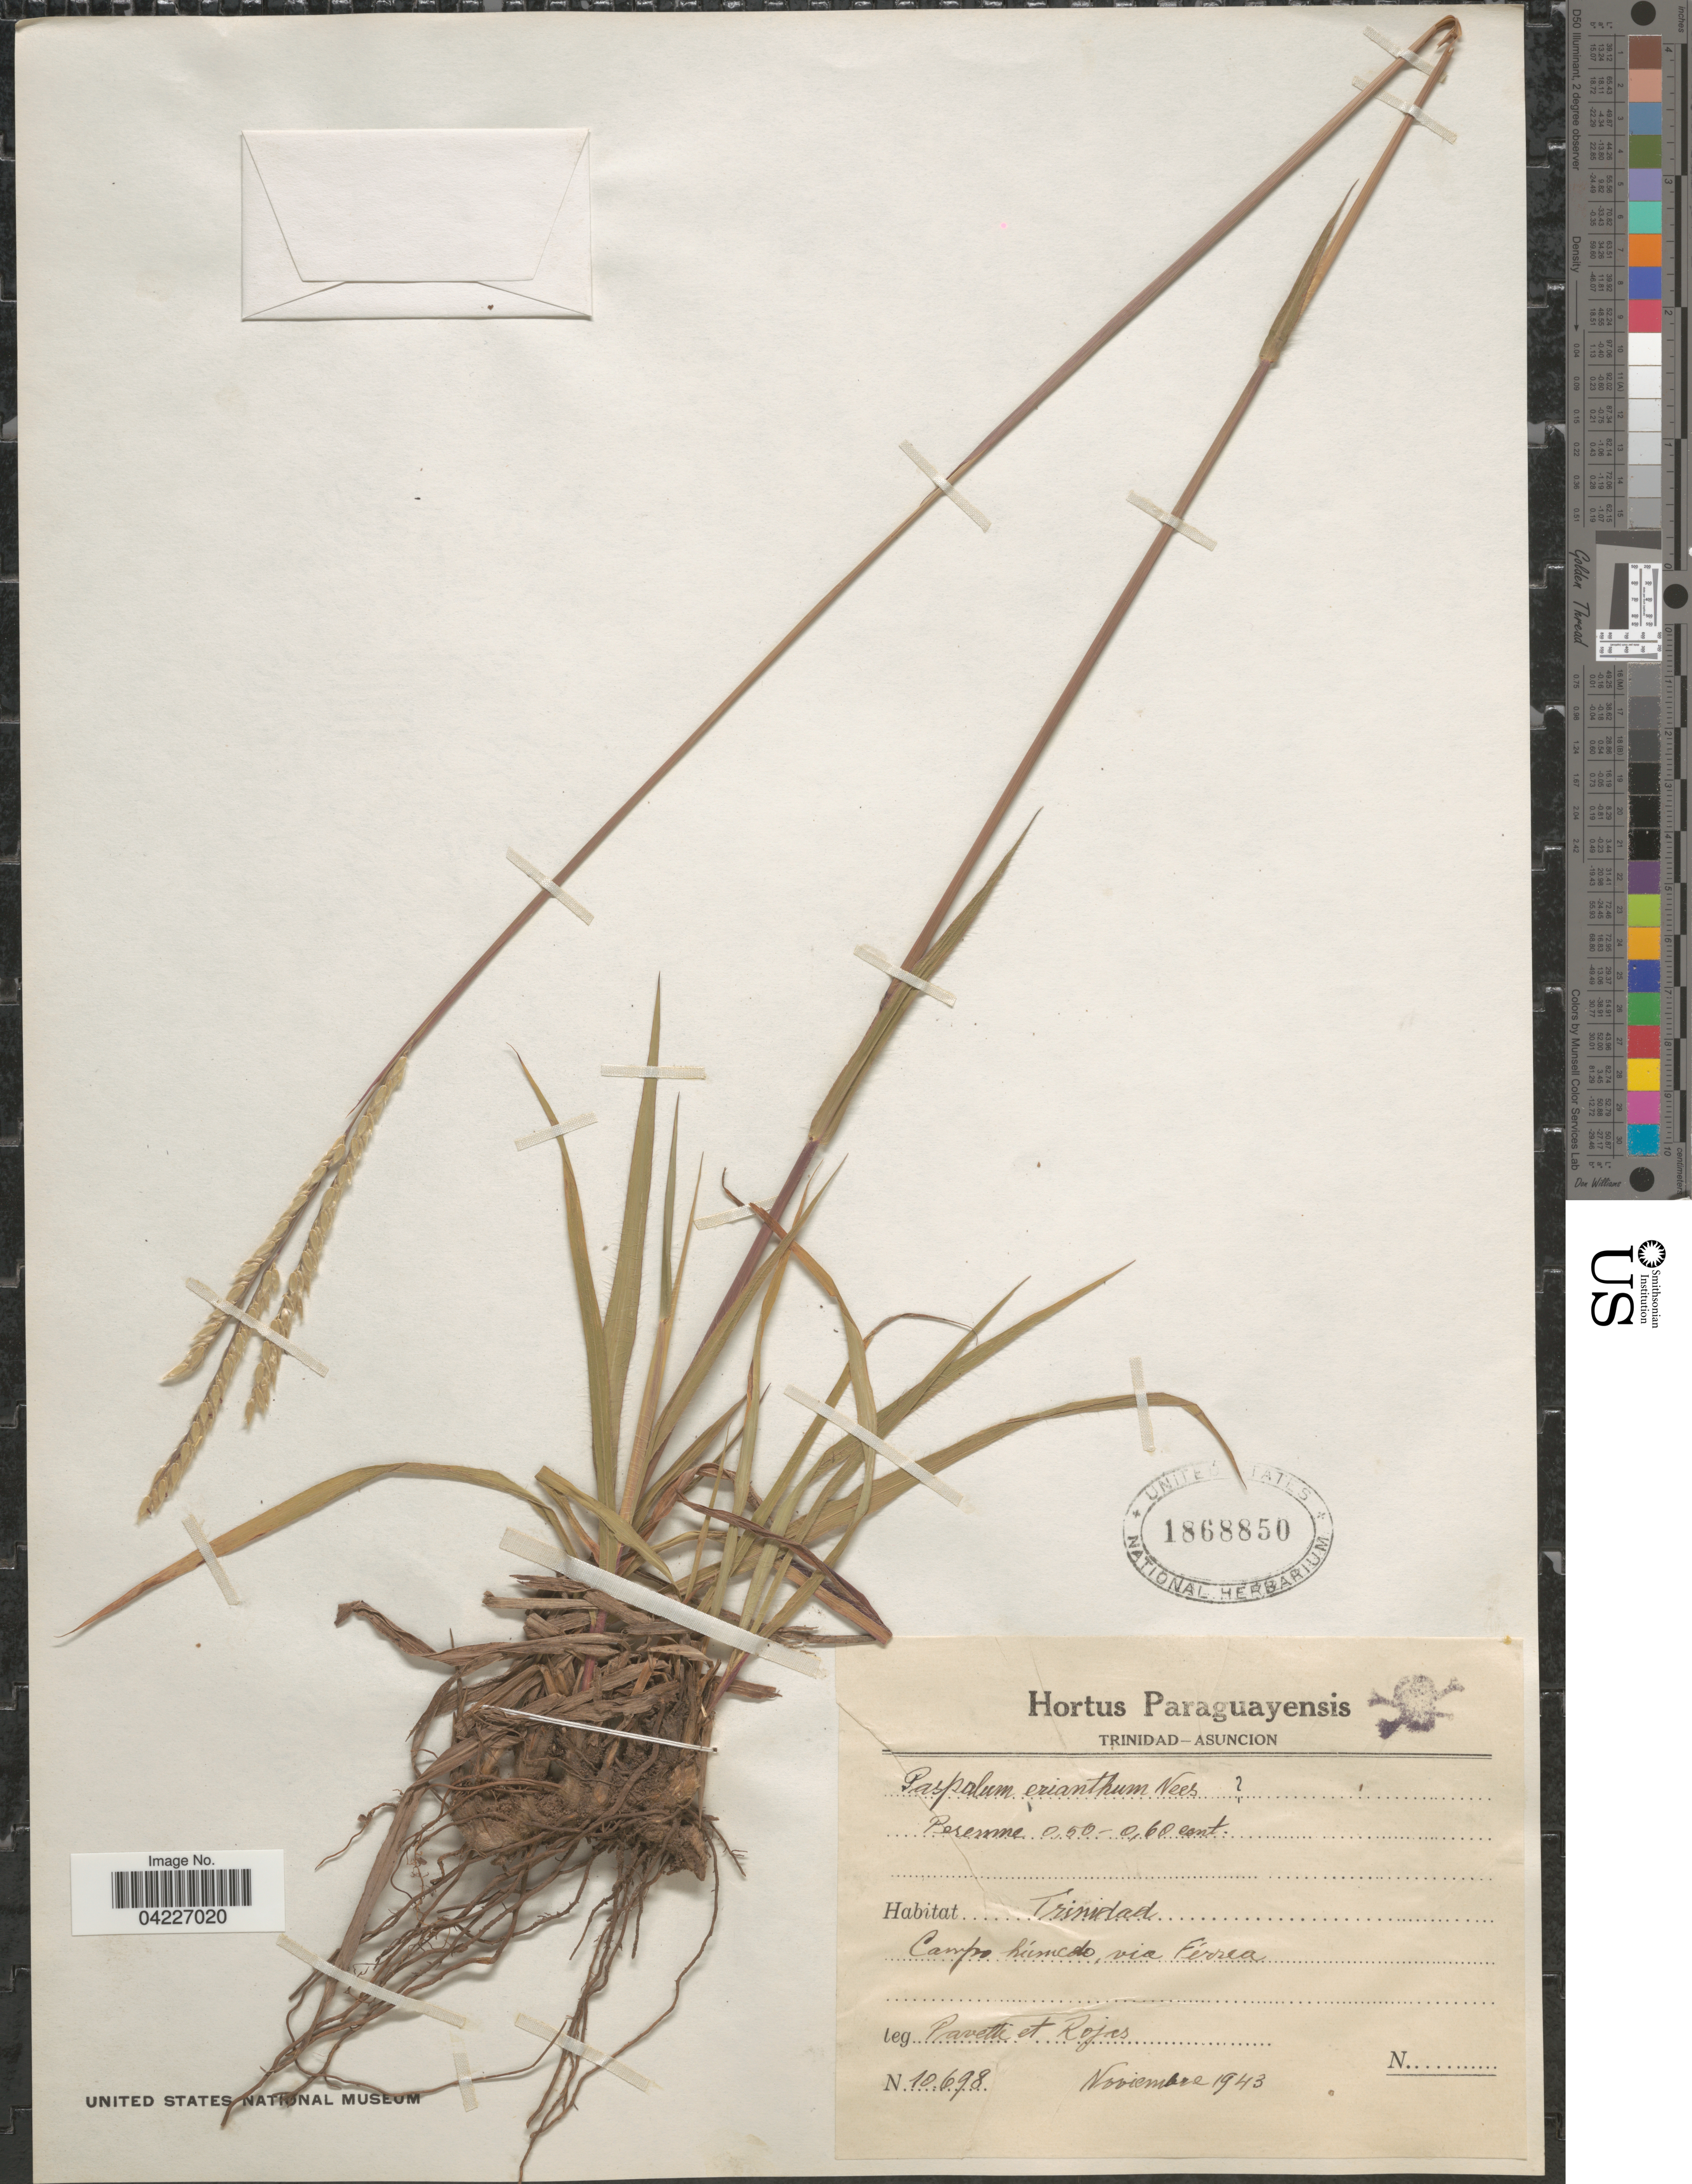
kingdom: Plantae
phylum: Tracheophyta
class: Liliopsida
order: Poales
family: Poaceae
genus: Paspalum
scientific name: Paspalum sp.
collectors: -. Pavetti & Rojas, --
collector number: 10698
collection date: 1943-11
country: Paraguay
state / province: Asuncion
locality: Trinidad. Campo húmedo, via Férrea.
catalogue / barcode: US 1868850